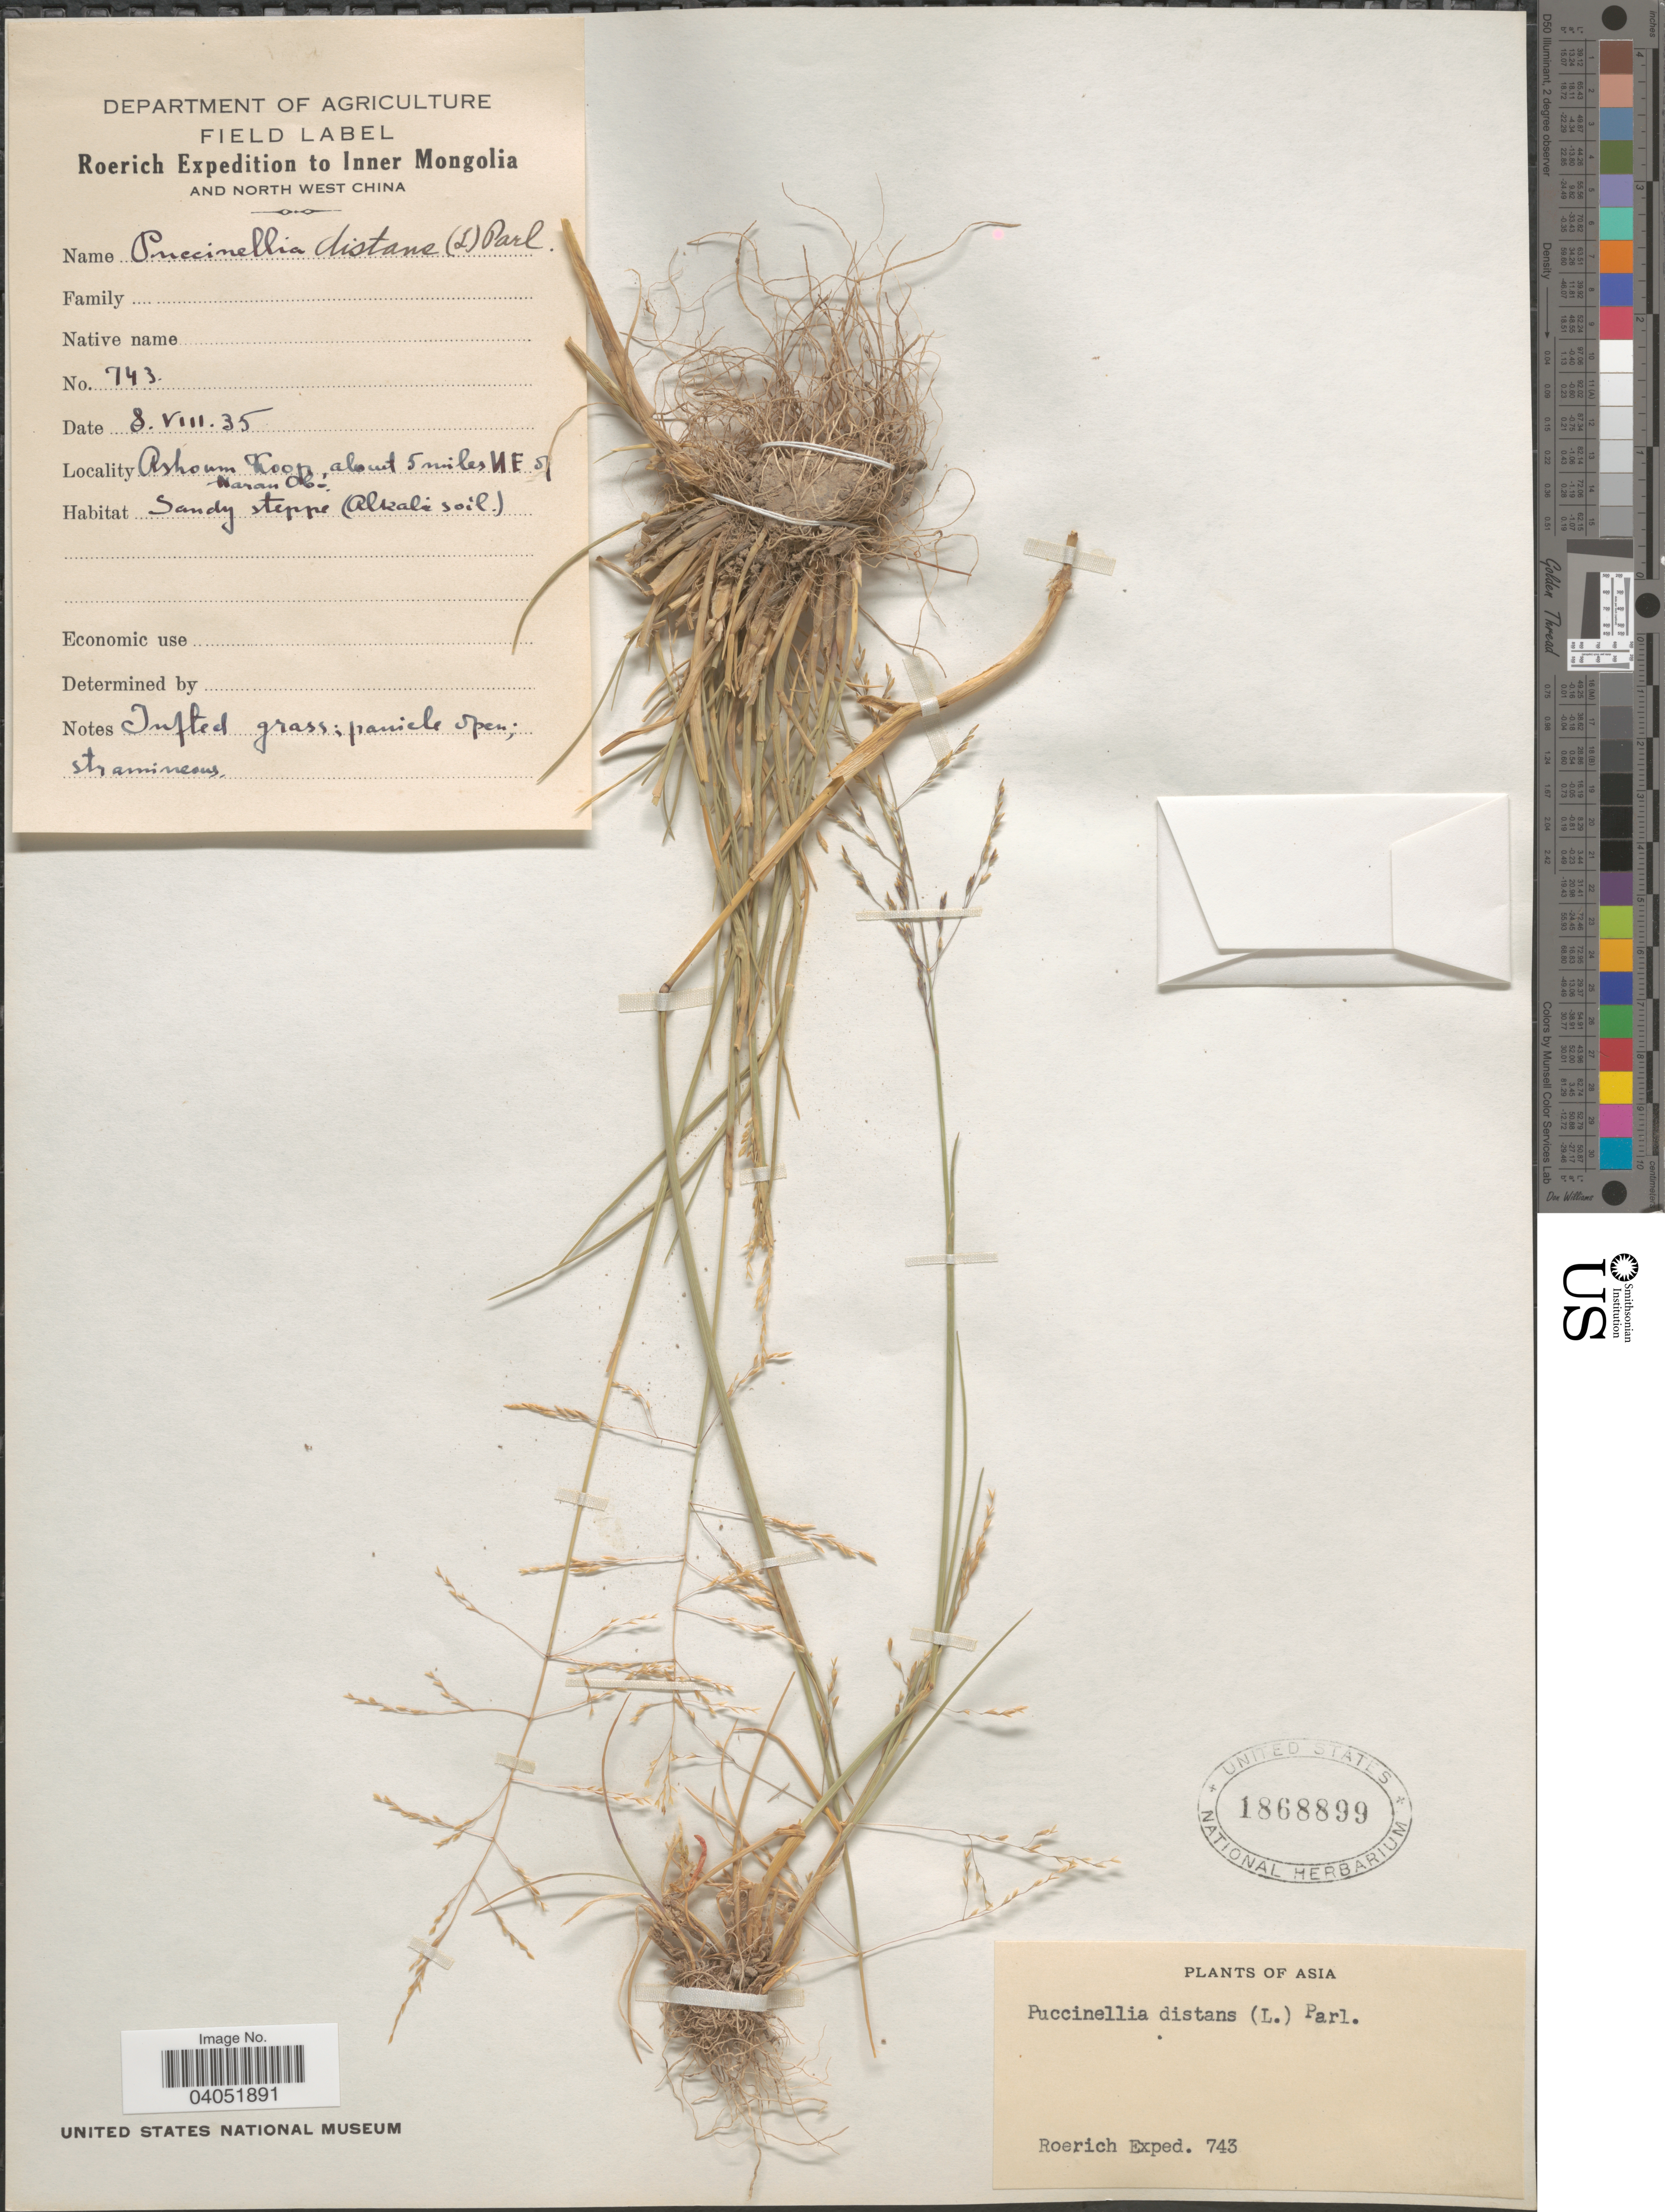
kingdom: Plantae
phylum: Tracheophyta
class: Liliopsida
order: Poales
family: Poaceae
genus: Puccinellia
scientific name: Puccinellia distans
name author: (Jacq.) Parl.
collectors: Roerich Expedition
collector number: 743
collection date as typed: Transcribed d/m/y: 8/8/35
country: China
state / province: Nei Monggol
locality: Inner Mongolia and North West China. Ashoum Koop, about 5 miles N E of Naran Obo.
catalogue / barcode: US 1868899